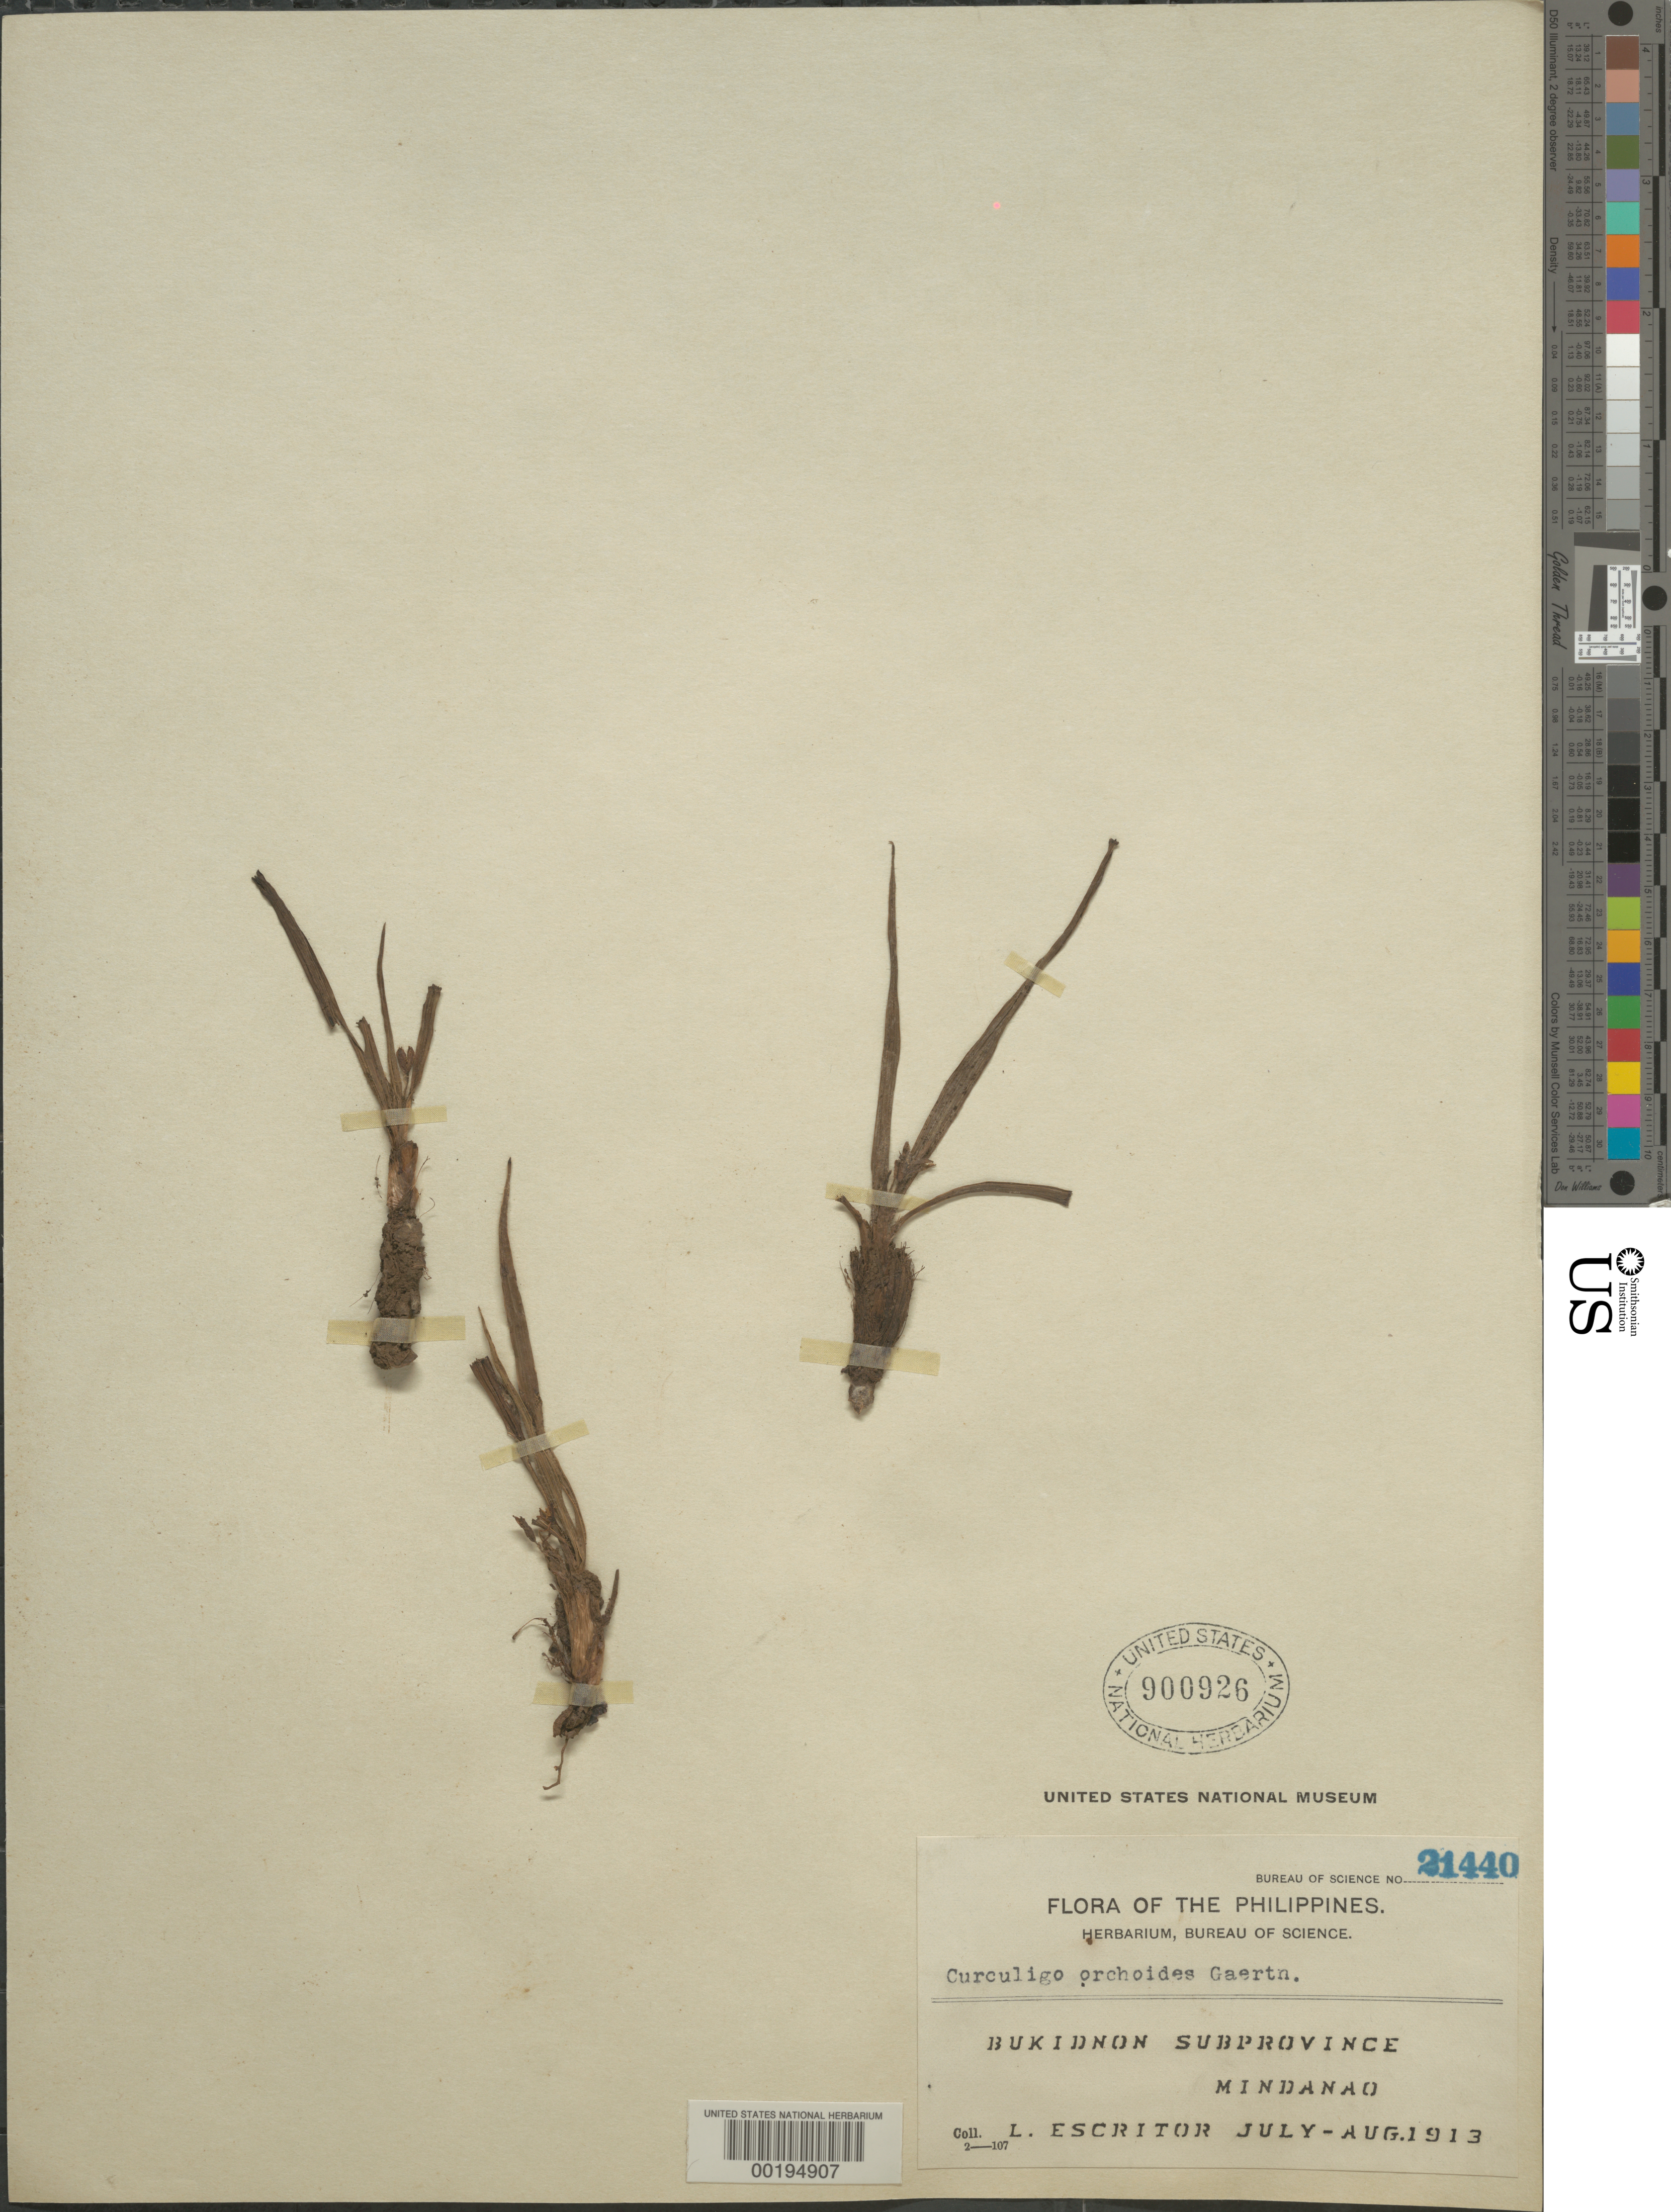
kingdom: Plantae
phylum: Tracheophyta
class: Liliopsida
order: Asparagales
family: Hypoxidaceae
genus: Curculigo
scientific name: Curculigo orchioides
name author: Gaertn.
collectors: L. Escritor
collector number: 21440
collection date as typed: Jul 1913 to -- Aug 1913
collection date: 1913-07/1913-08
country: Philippines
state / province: Northern Mindanao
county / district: Bukidnon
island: Mindanao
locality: Bukidnon subprovince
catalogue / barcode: US 900926